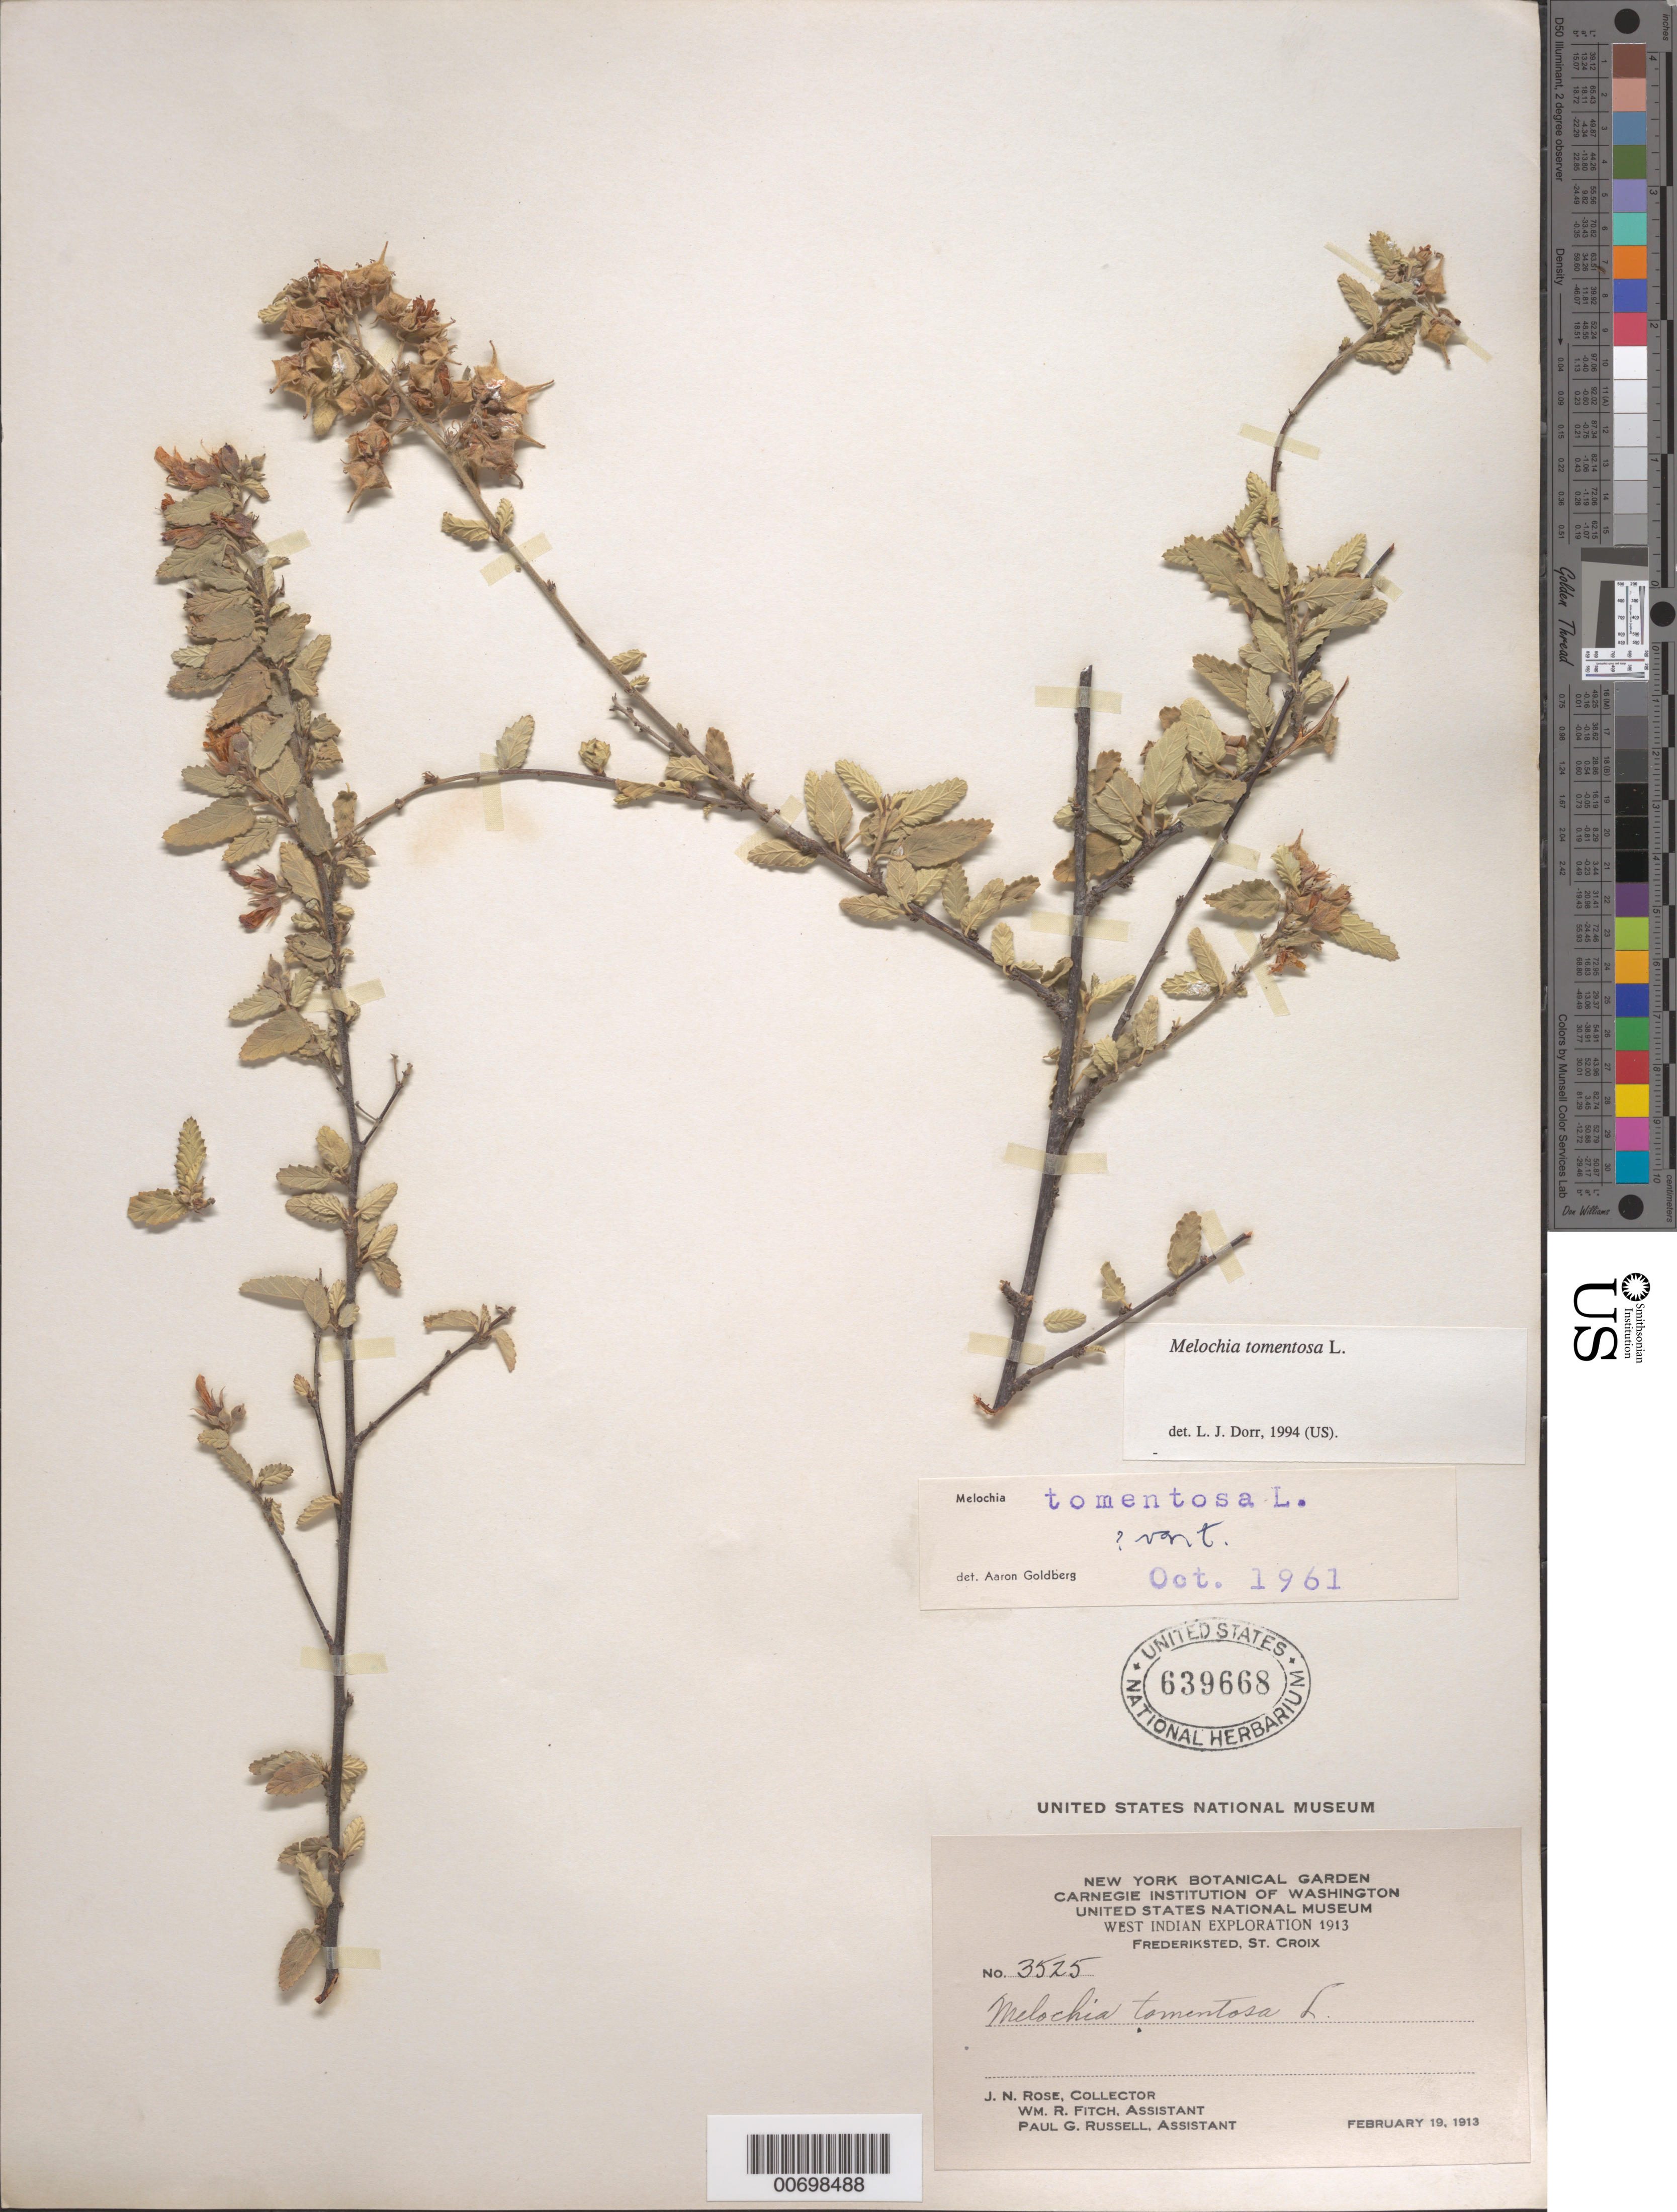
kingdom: Plantae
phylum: Tracheophyta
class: Magnoliopsida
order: Malvales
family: Malvaceae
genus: Melochia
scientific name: Melochia tomentosa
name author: L.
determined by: Dorr, L. J., (BOT), Smithsonian Institution - National Museum of Natural History (UNITED STATES)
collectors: J. N. Rose, W. R. Fitch & P. G. Russell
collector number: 3525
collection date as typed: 19 Feb 1913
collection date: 1913-02-19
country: U.S. Virgin Islands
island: St. Croix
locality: Frederiksted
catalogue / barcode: US 639668